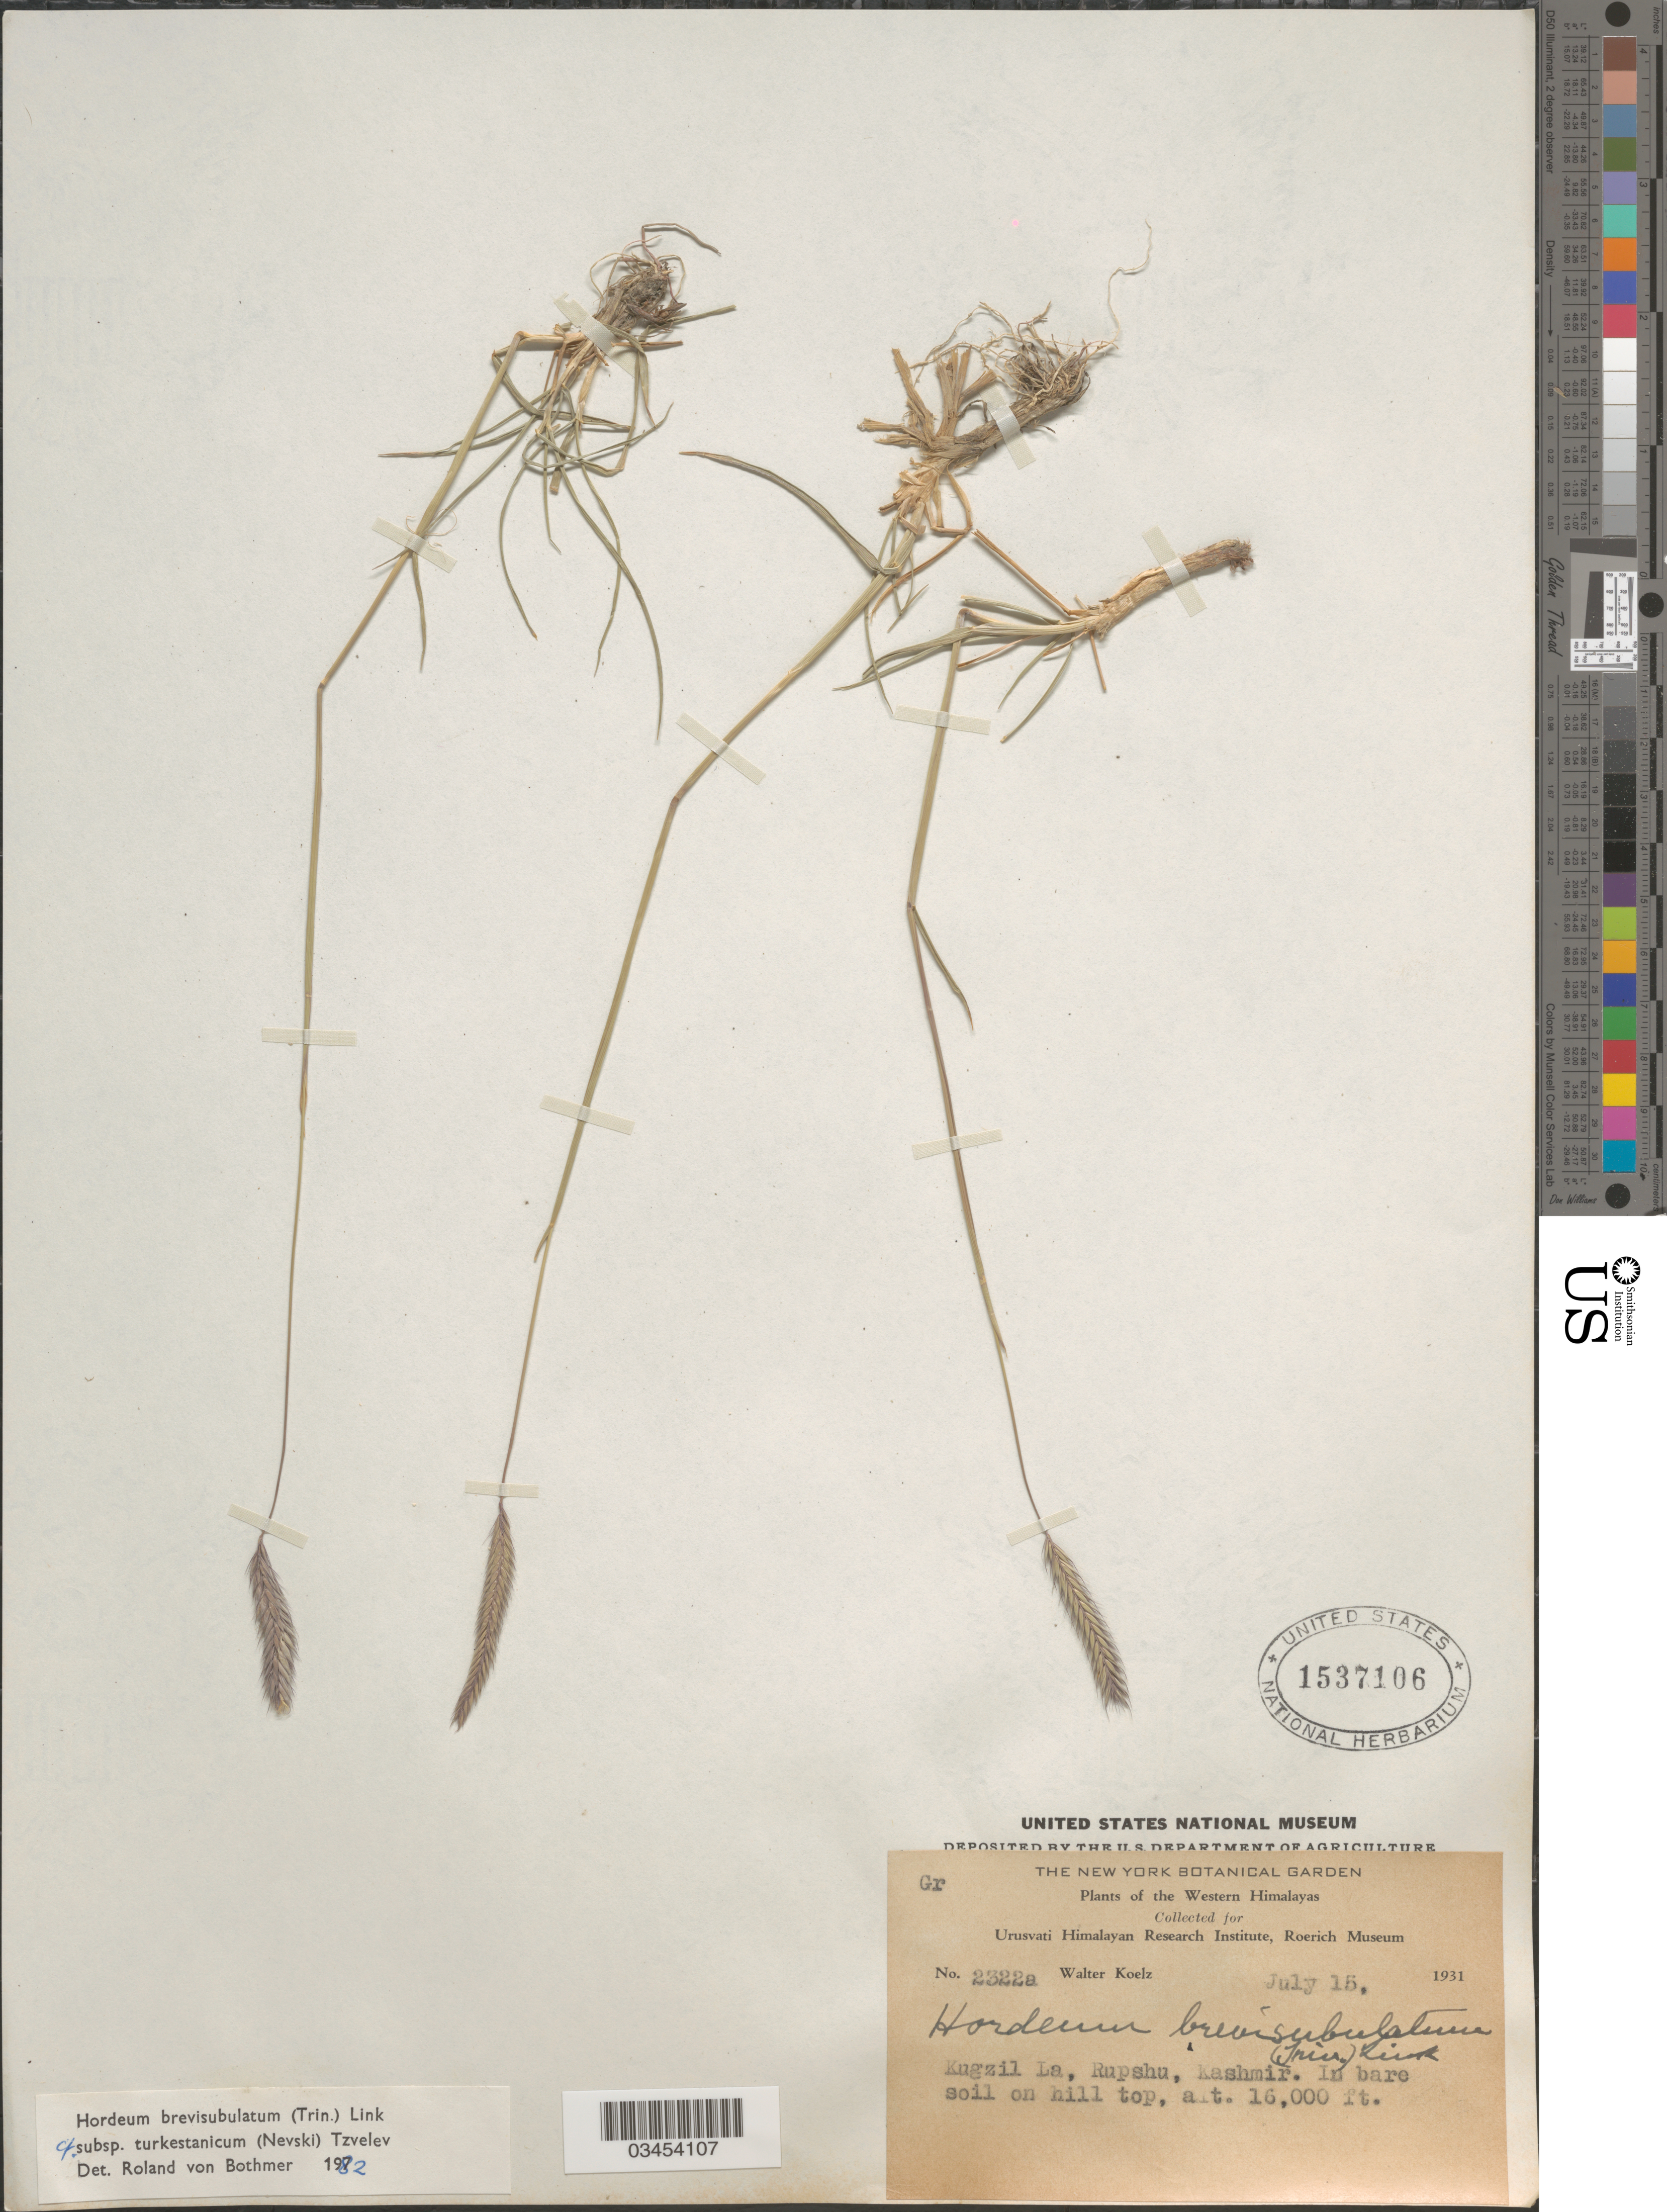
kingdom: Plantae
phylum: Tracheophyta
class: Liliopsida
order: Poales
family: Poaceae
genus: Hordeum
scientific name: Hordeum brevisubulatum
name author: (Trin.) Link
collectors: W. N. Koelz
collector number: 2322a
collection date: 1931-07-15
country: India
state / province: Jammu and Kashmir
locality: The Western Himalayas. Kugzil La, Rupshu, Kashmir. In bare soil on hill top.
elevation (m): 4877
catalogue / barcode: US 1537106